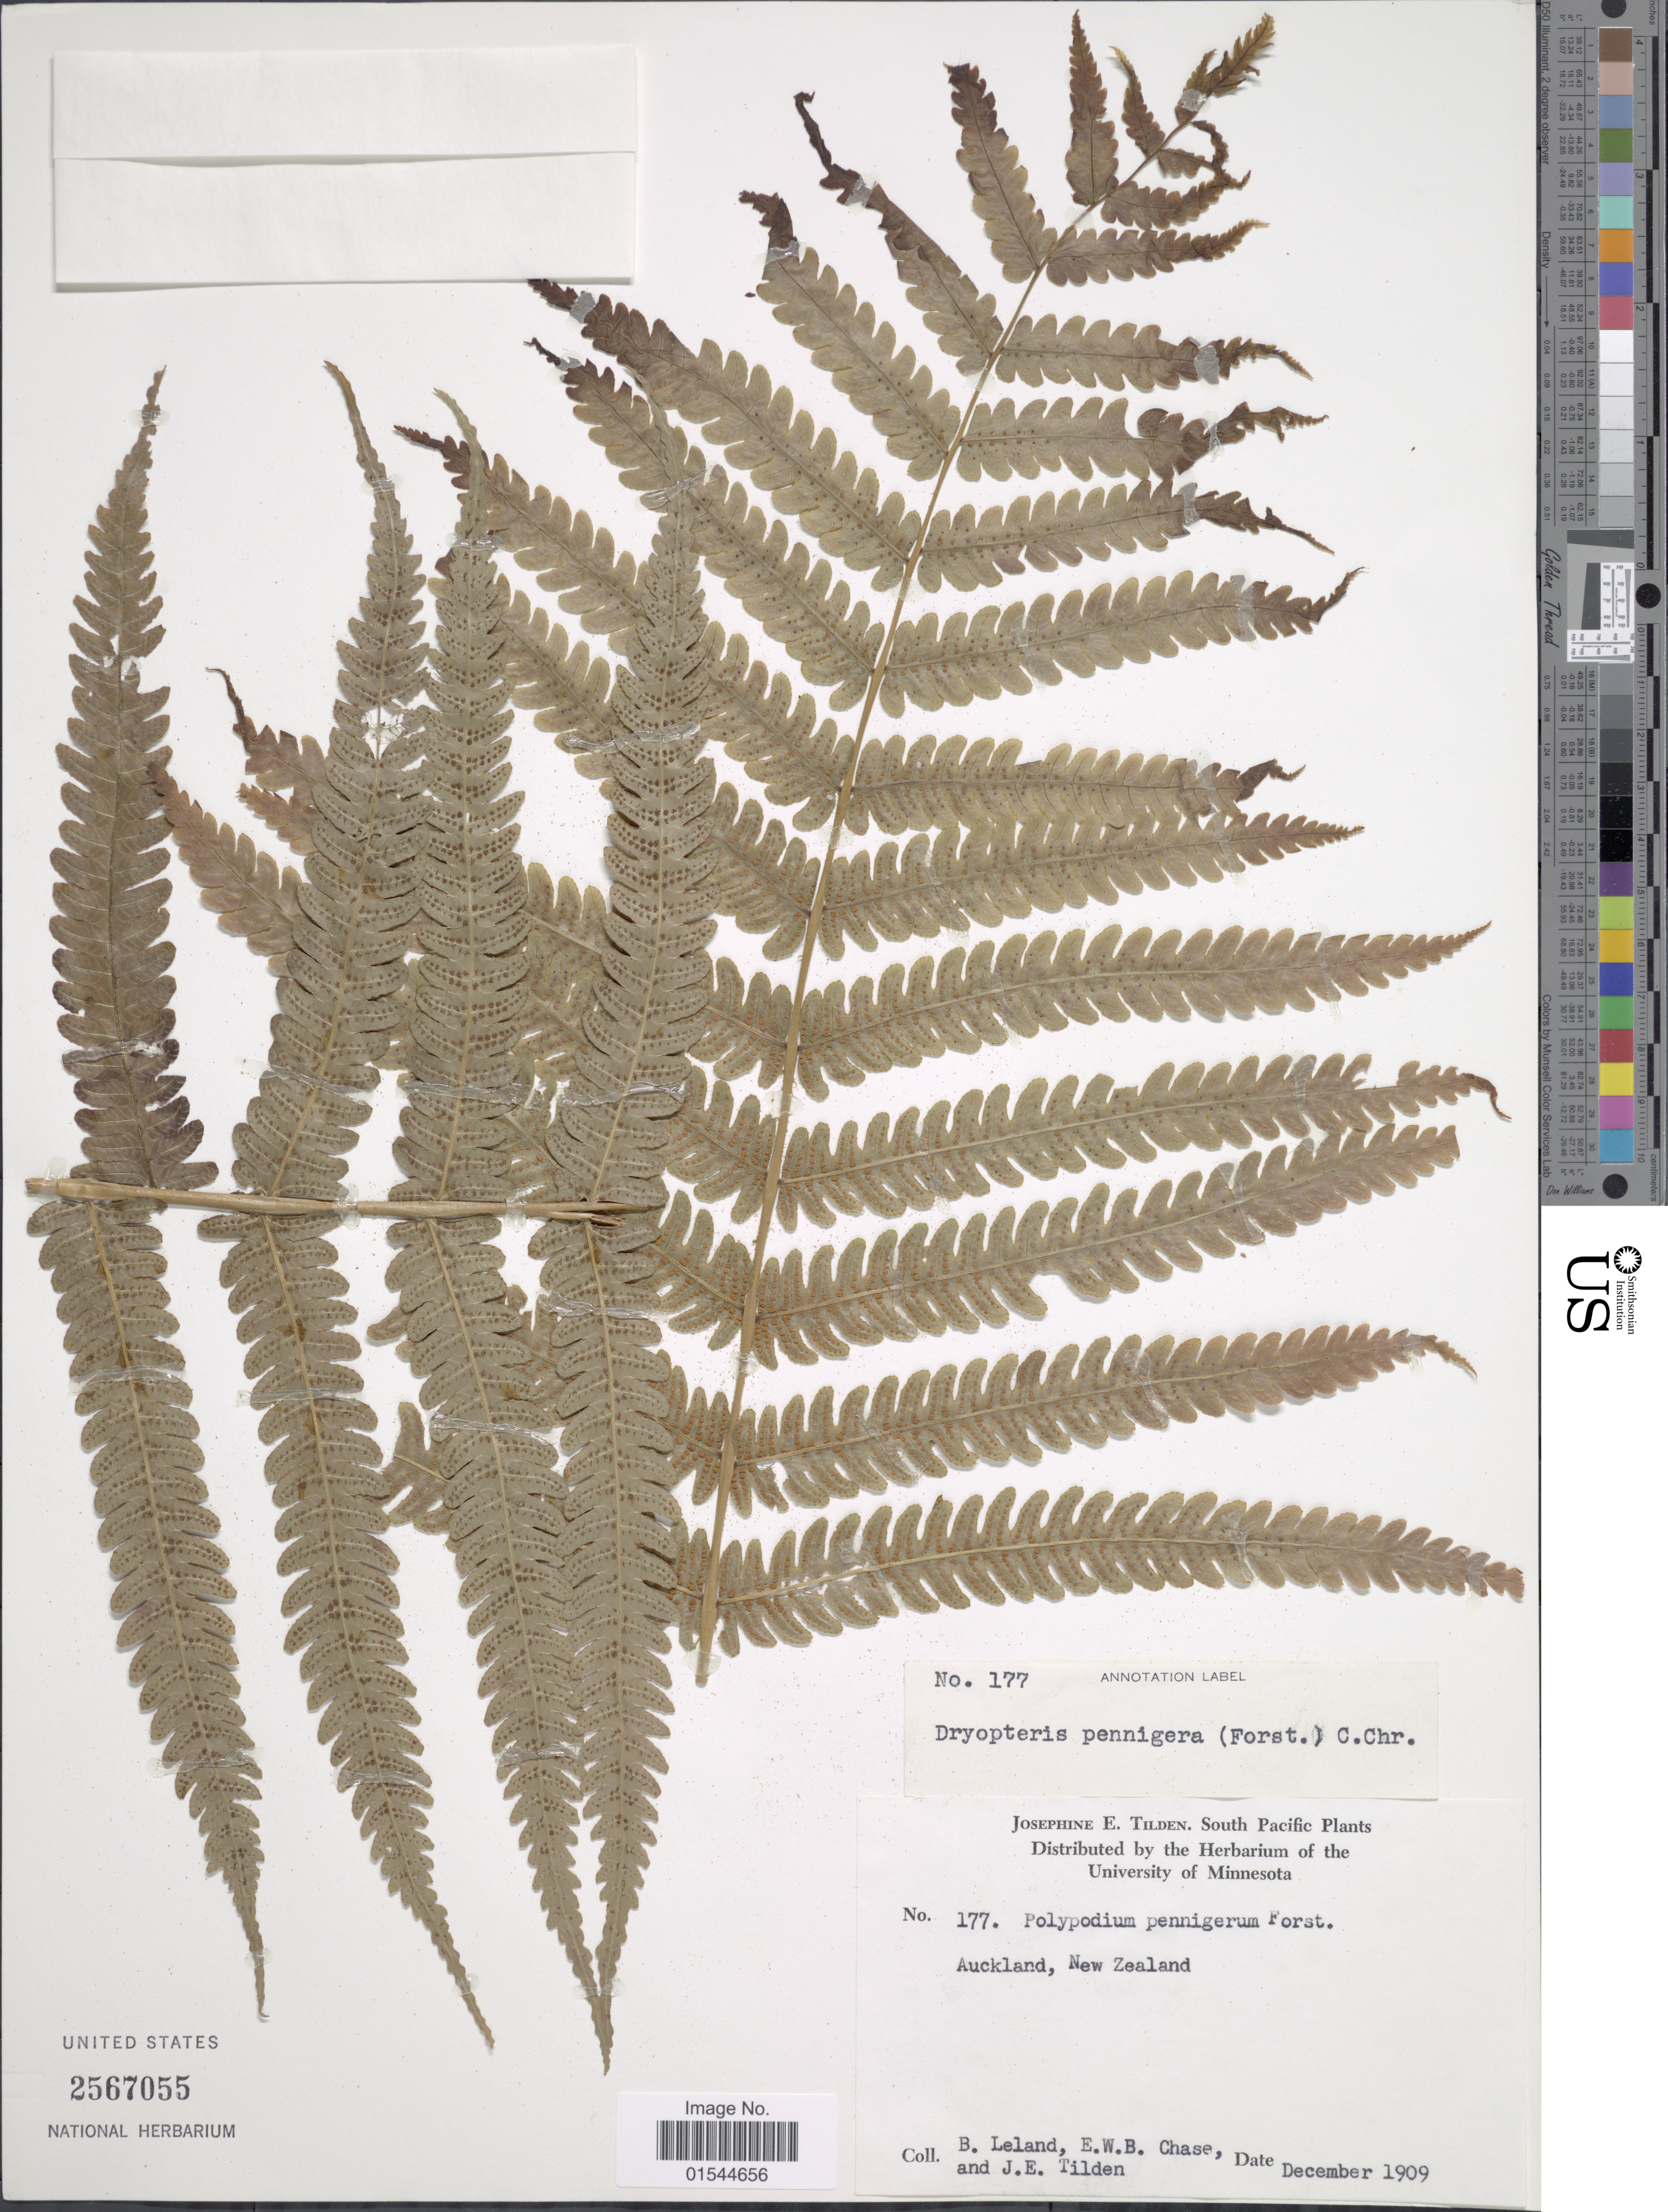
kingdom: Plantae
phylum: Tracheophyta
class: Polypodiopsida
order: Polypodiales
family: Thelypteridaceae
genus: Pneumatopteris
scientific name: Pneumatopteris pennigera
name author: (G. Forst.) Holttum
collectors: B. Leland, E. W. Chase & J. E. Tilden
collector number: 177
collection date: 1909-12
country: New Zealand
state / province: Auckland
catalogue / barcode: US 2567055